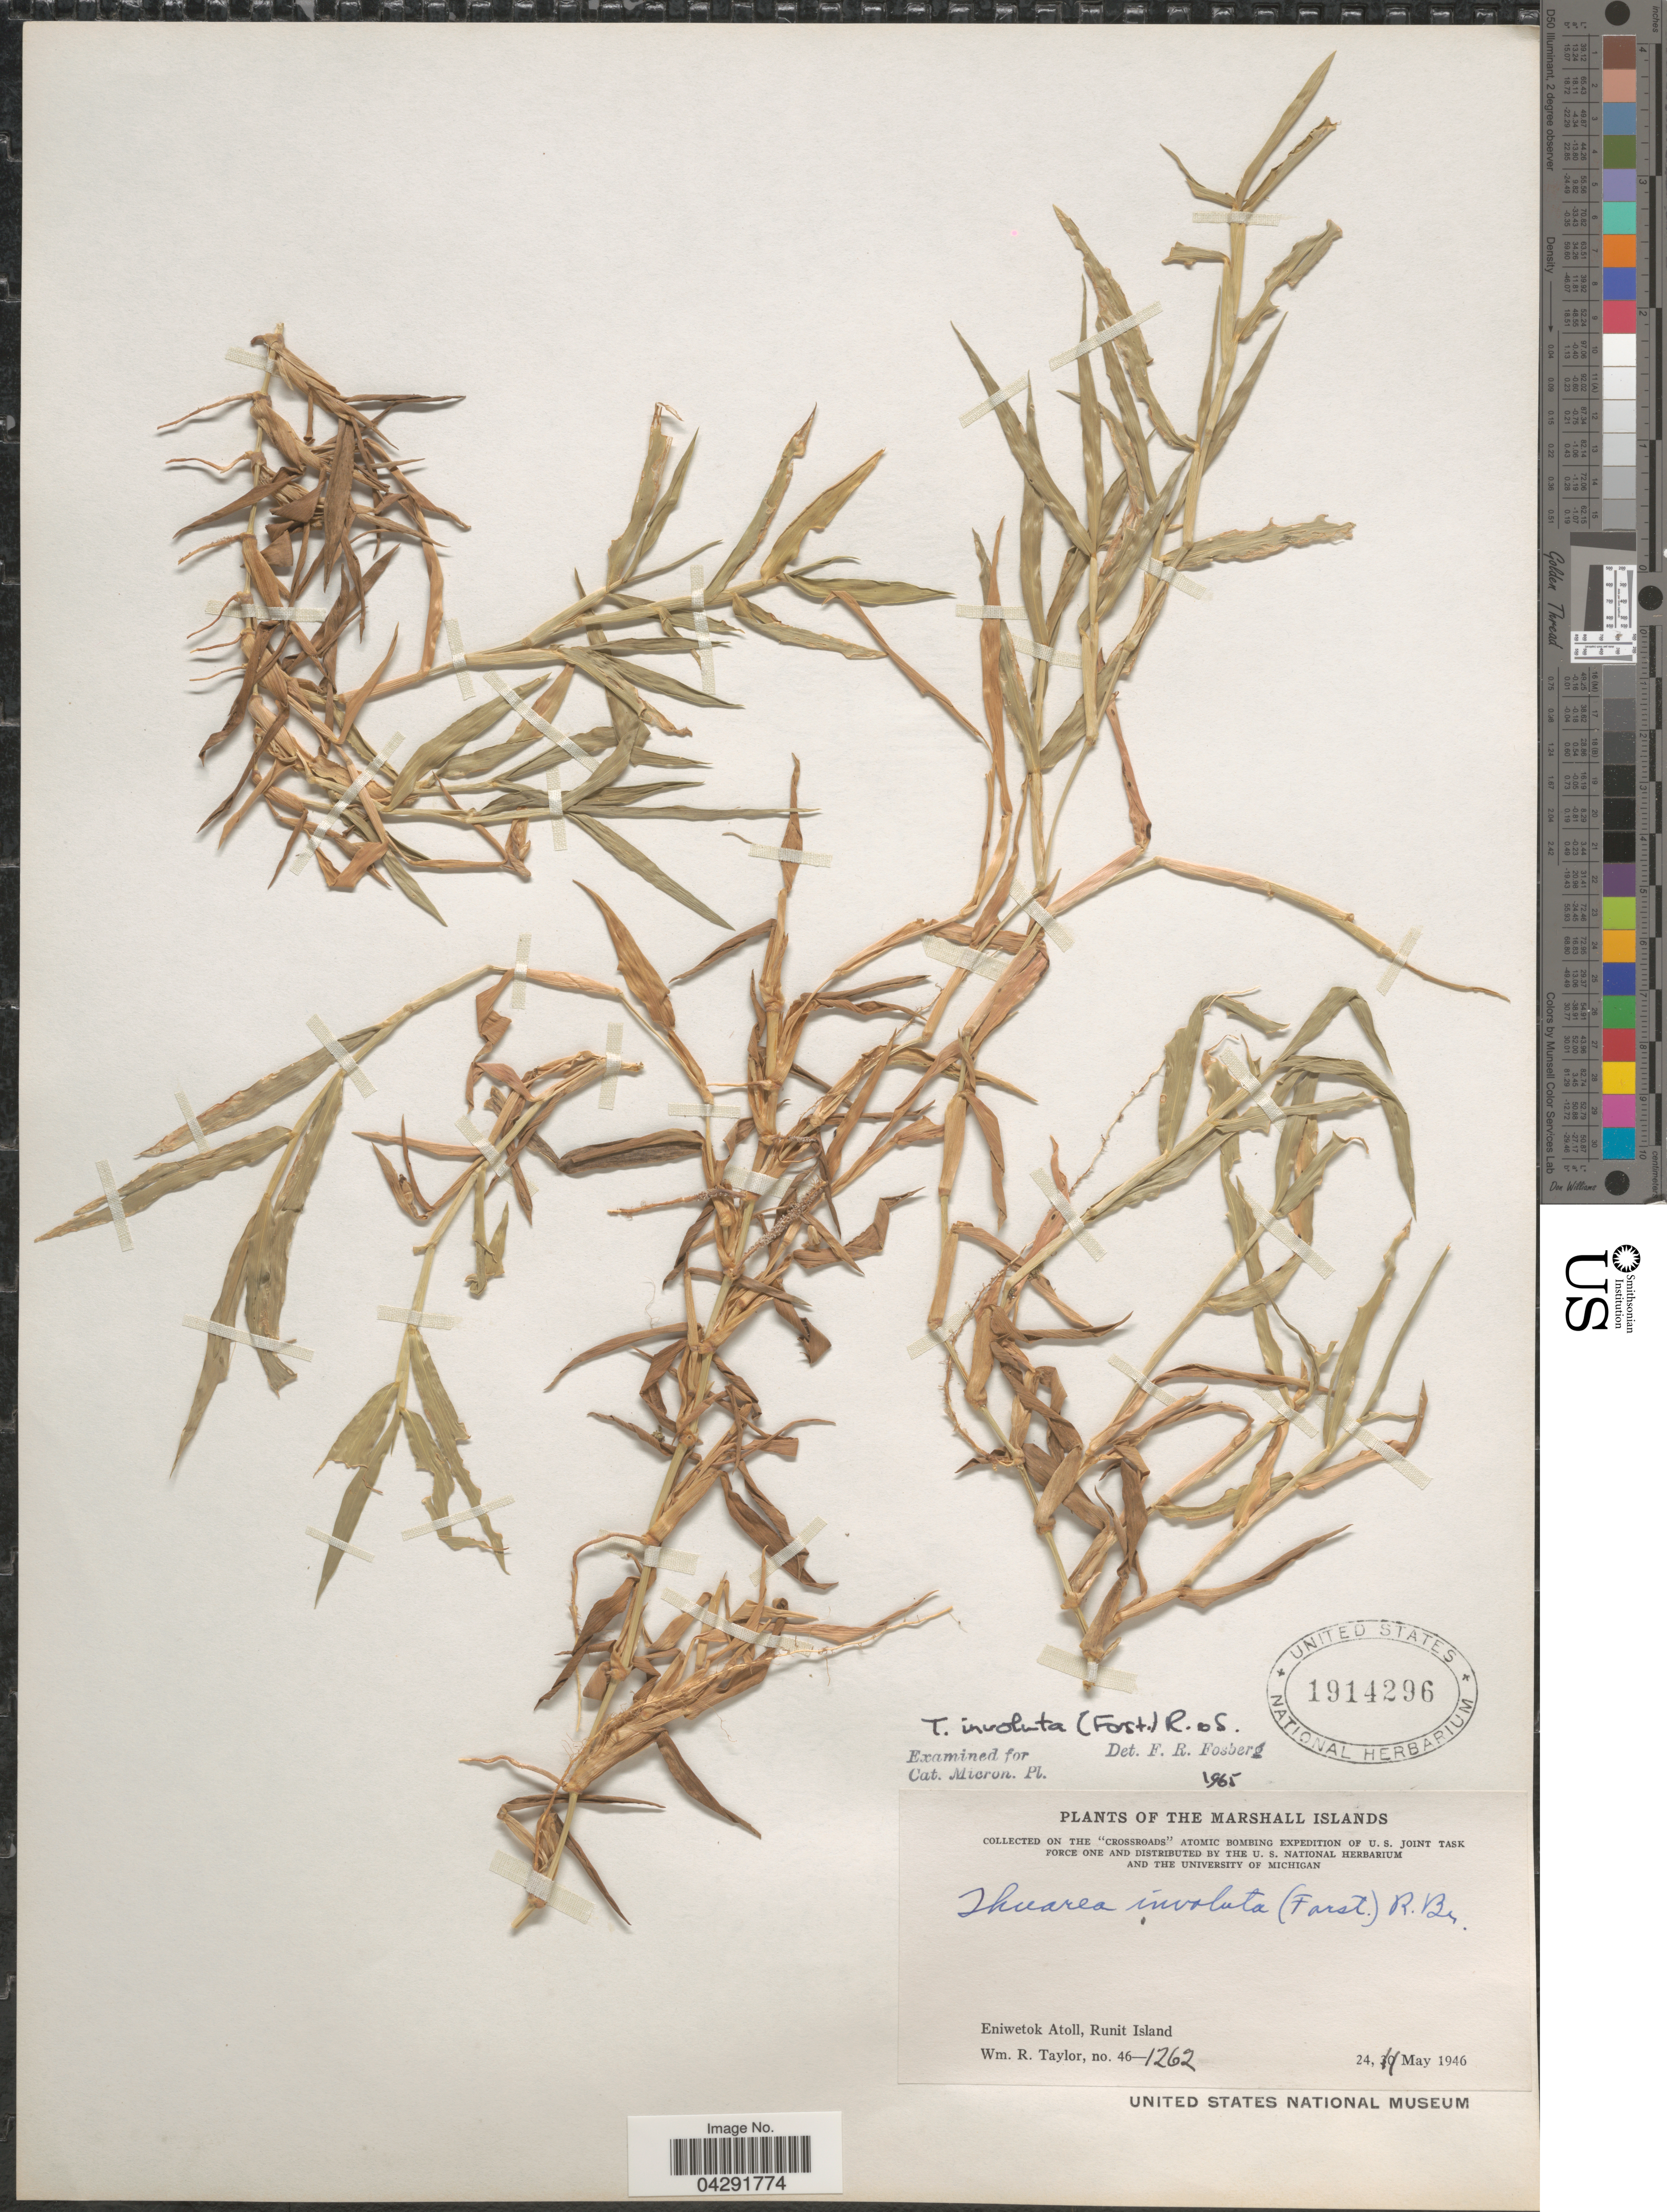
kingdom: Plantae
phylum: Tracheophyta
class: Liliopsida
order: Poales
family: Poaceae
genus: Thuarea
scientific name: Thuarea involuta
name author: (G. Forst.) R. Br. ex Sm.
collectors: W. R. Taylor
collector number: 46-1262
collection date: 1946-05-24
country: Marshall Islands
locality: On the "crossroads" Atomic Bombing Expedition of U.S. Joint Task Force One. Eniwetok Atoll, Runit Island.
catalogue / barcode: US 1914296